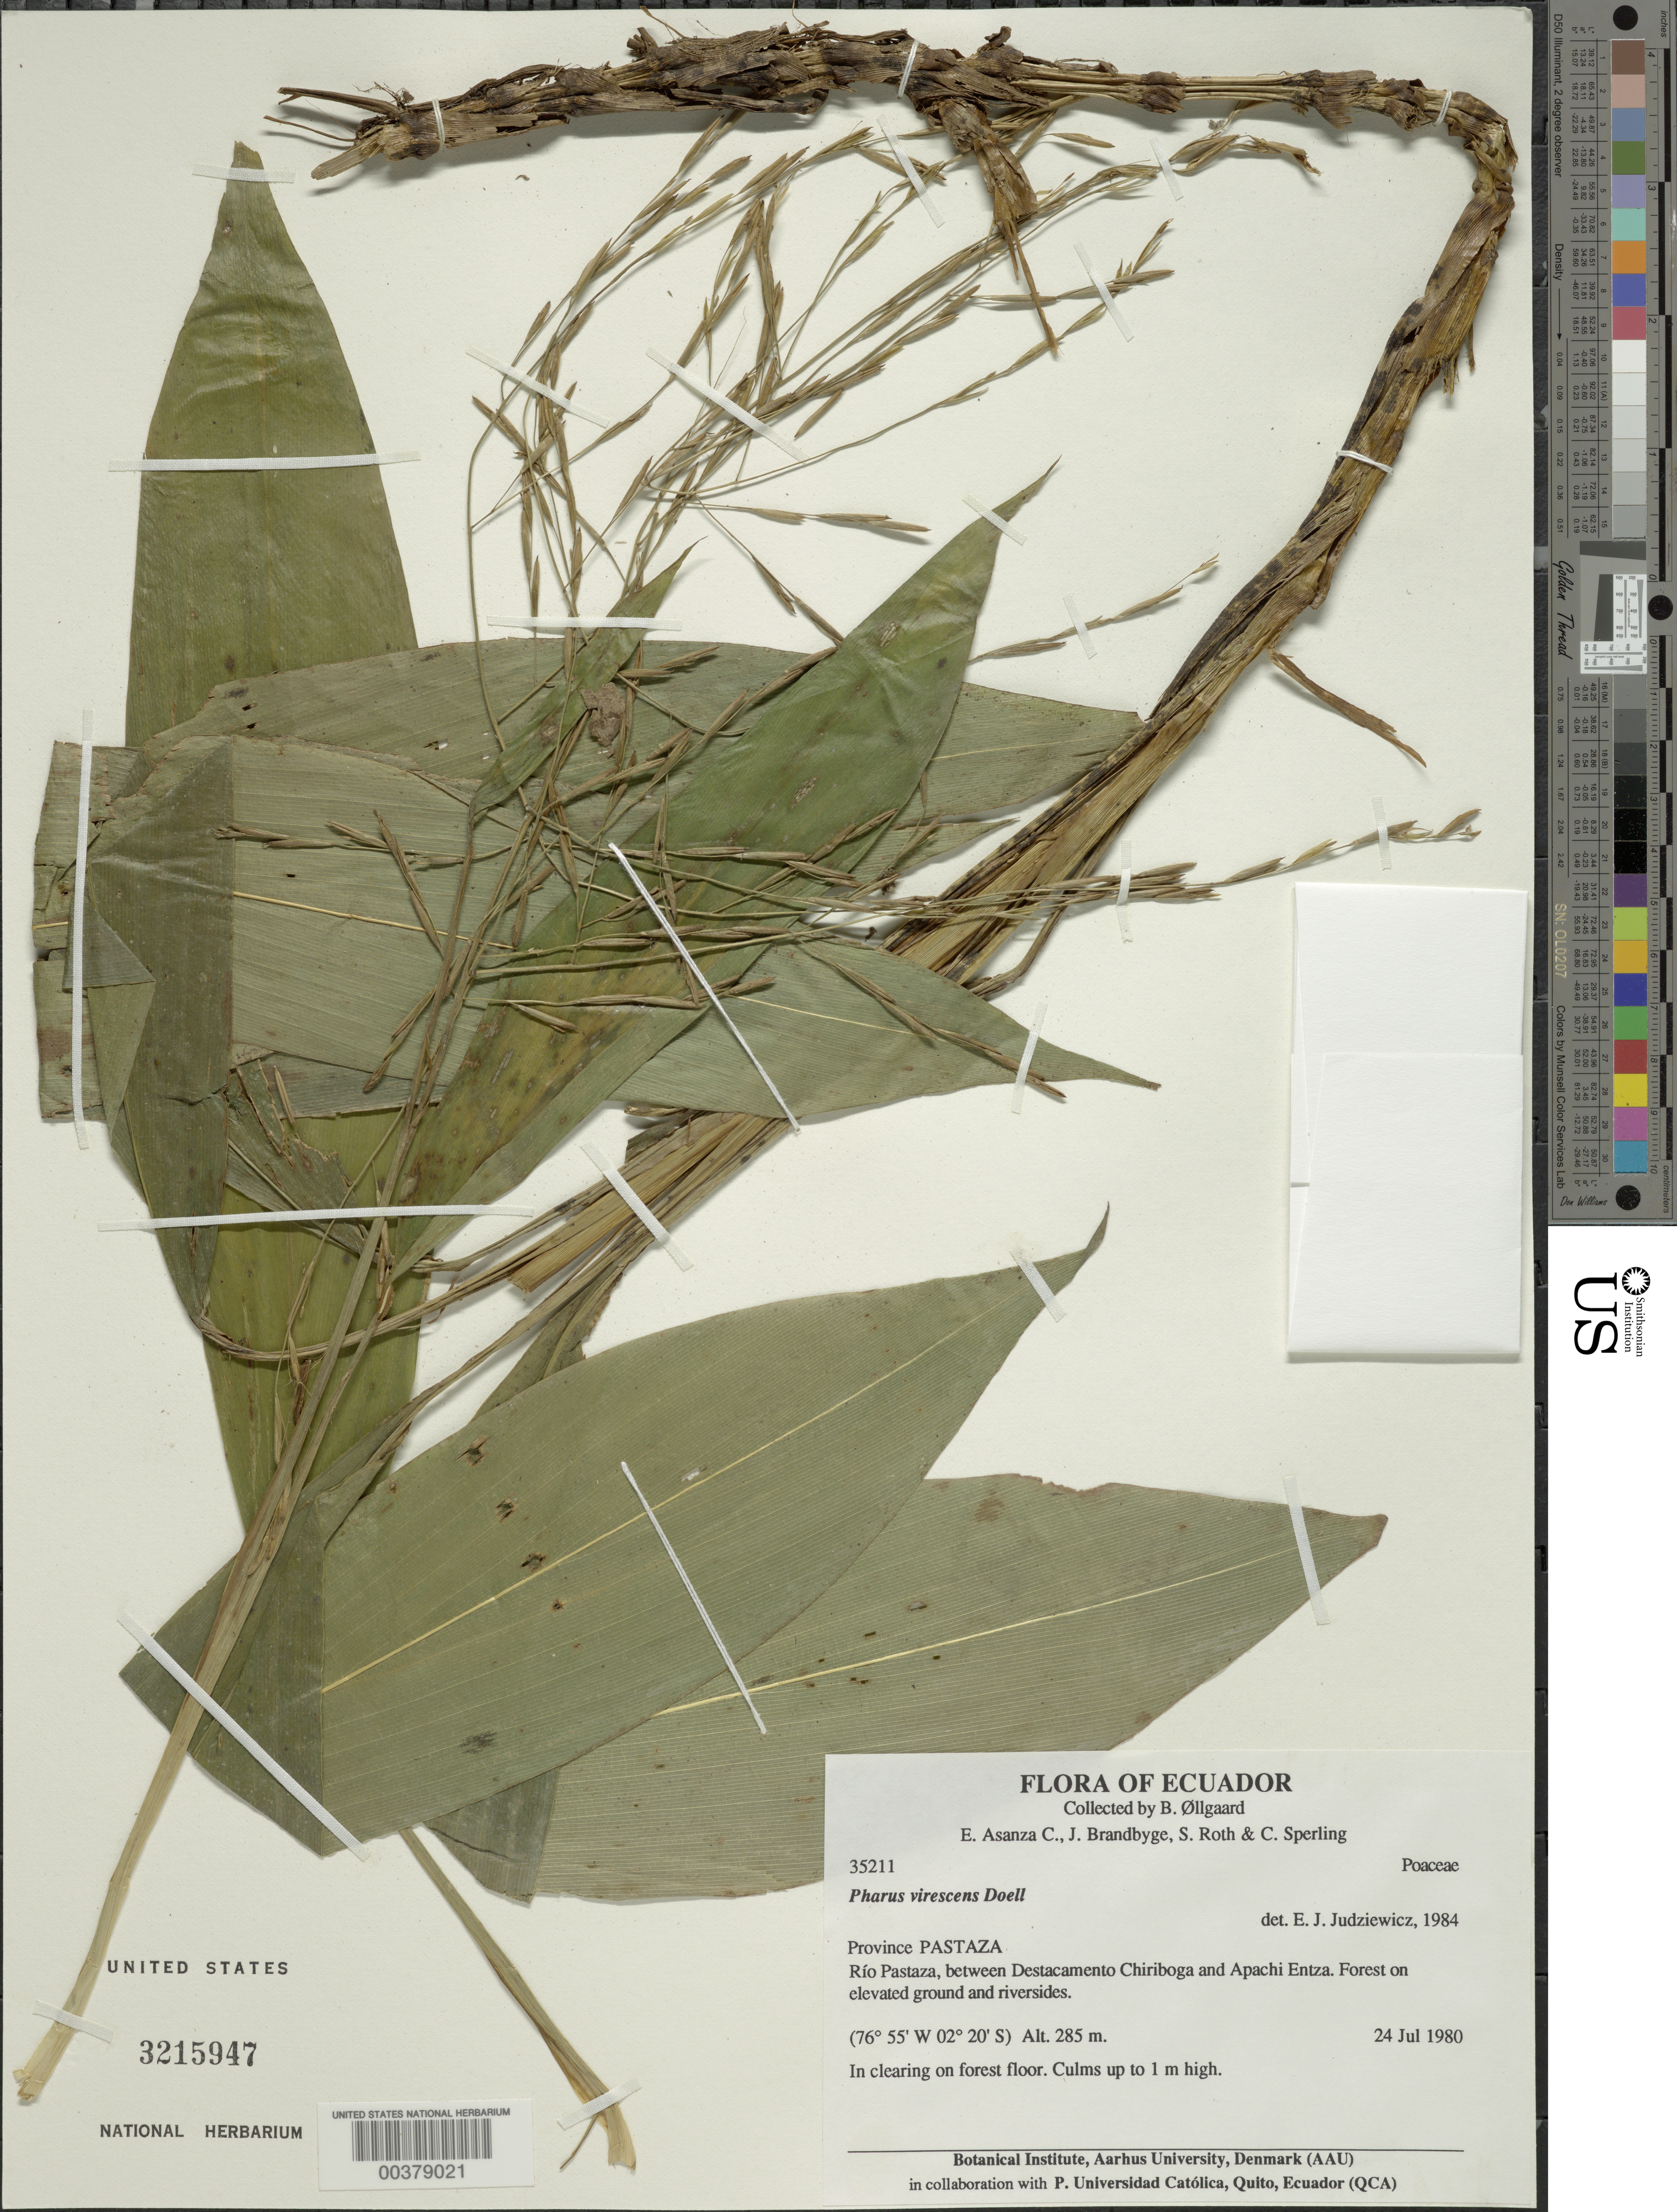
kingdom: Plantae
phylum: Tracheophyta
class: Liliopsida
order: Poales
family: Poaceae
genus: Pharus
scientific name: Pharus virescens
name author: Döll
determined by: Judziewicz, E. J.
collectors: B. Øllgaard, E. Asanza C., J. Brandbyge & S. Roth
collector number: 35211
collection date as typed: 24 Jul 1980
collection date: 1980-07-24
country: Ecuador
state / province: Pastaza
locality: Rio pastaza, between destacamento chiriboga and apachi entza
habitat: Forest on elevated ground and riversides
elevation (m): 285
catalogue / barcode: US 3215947